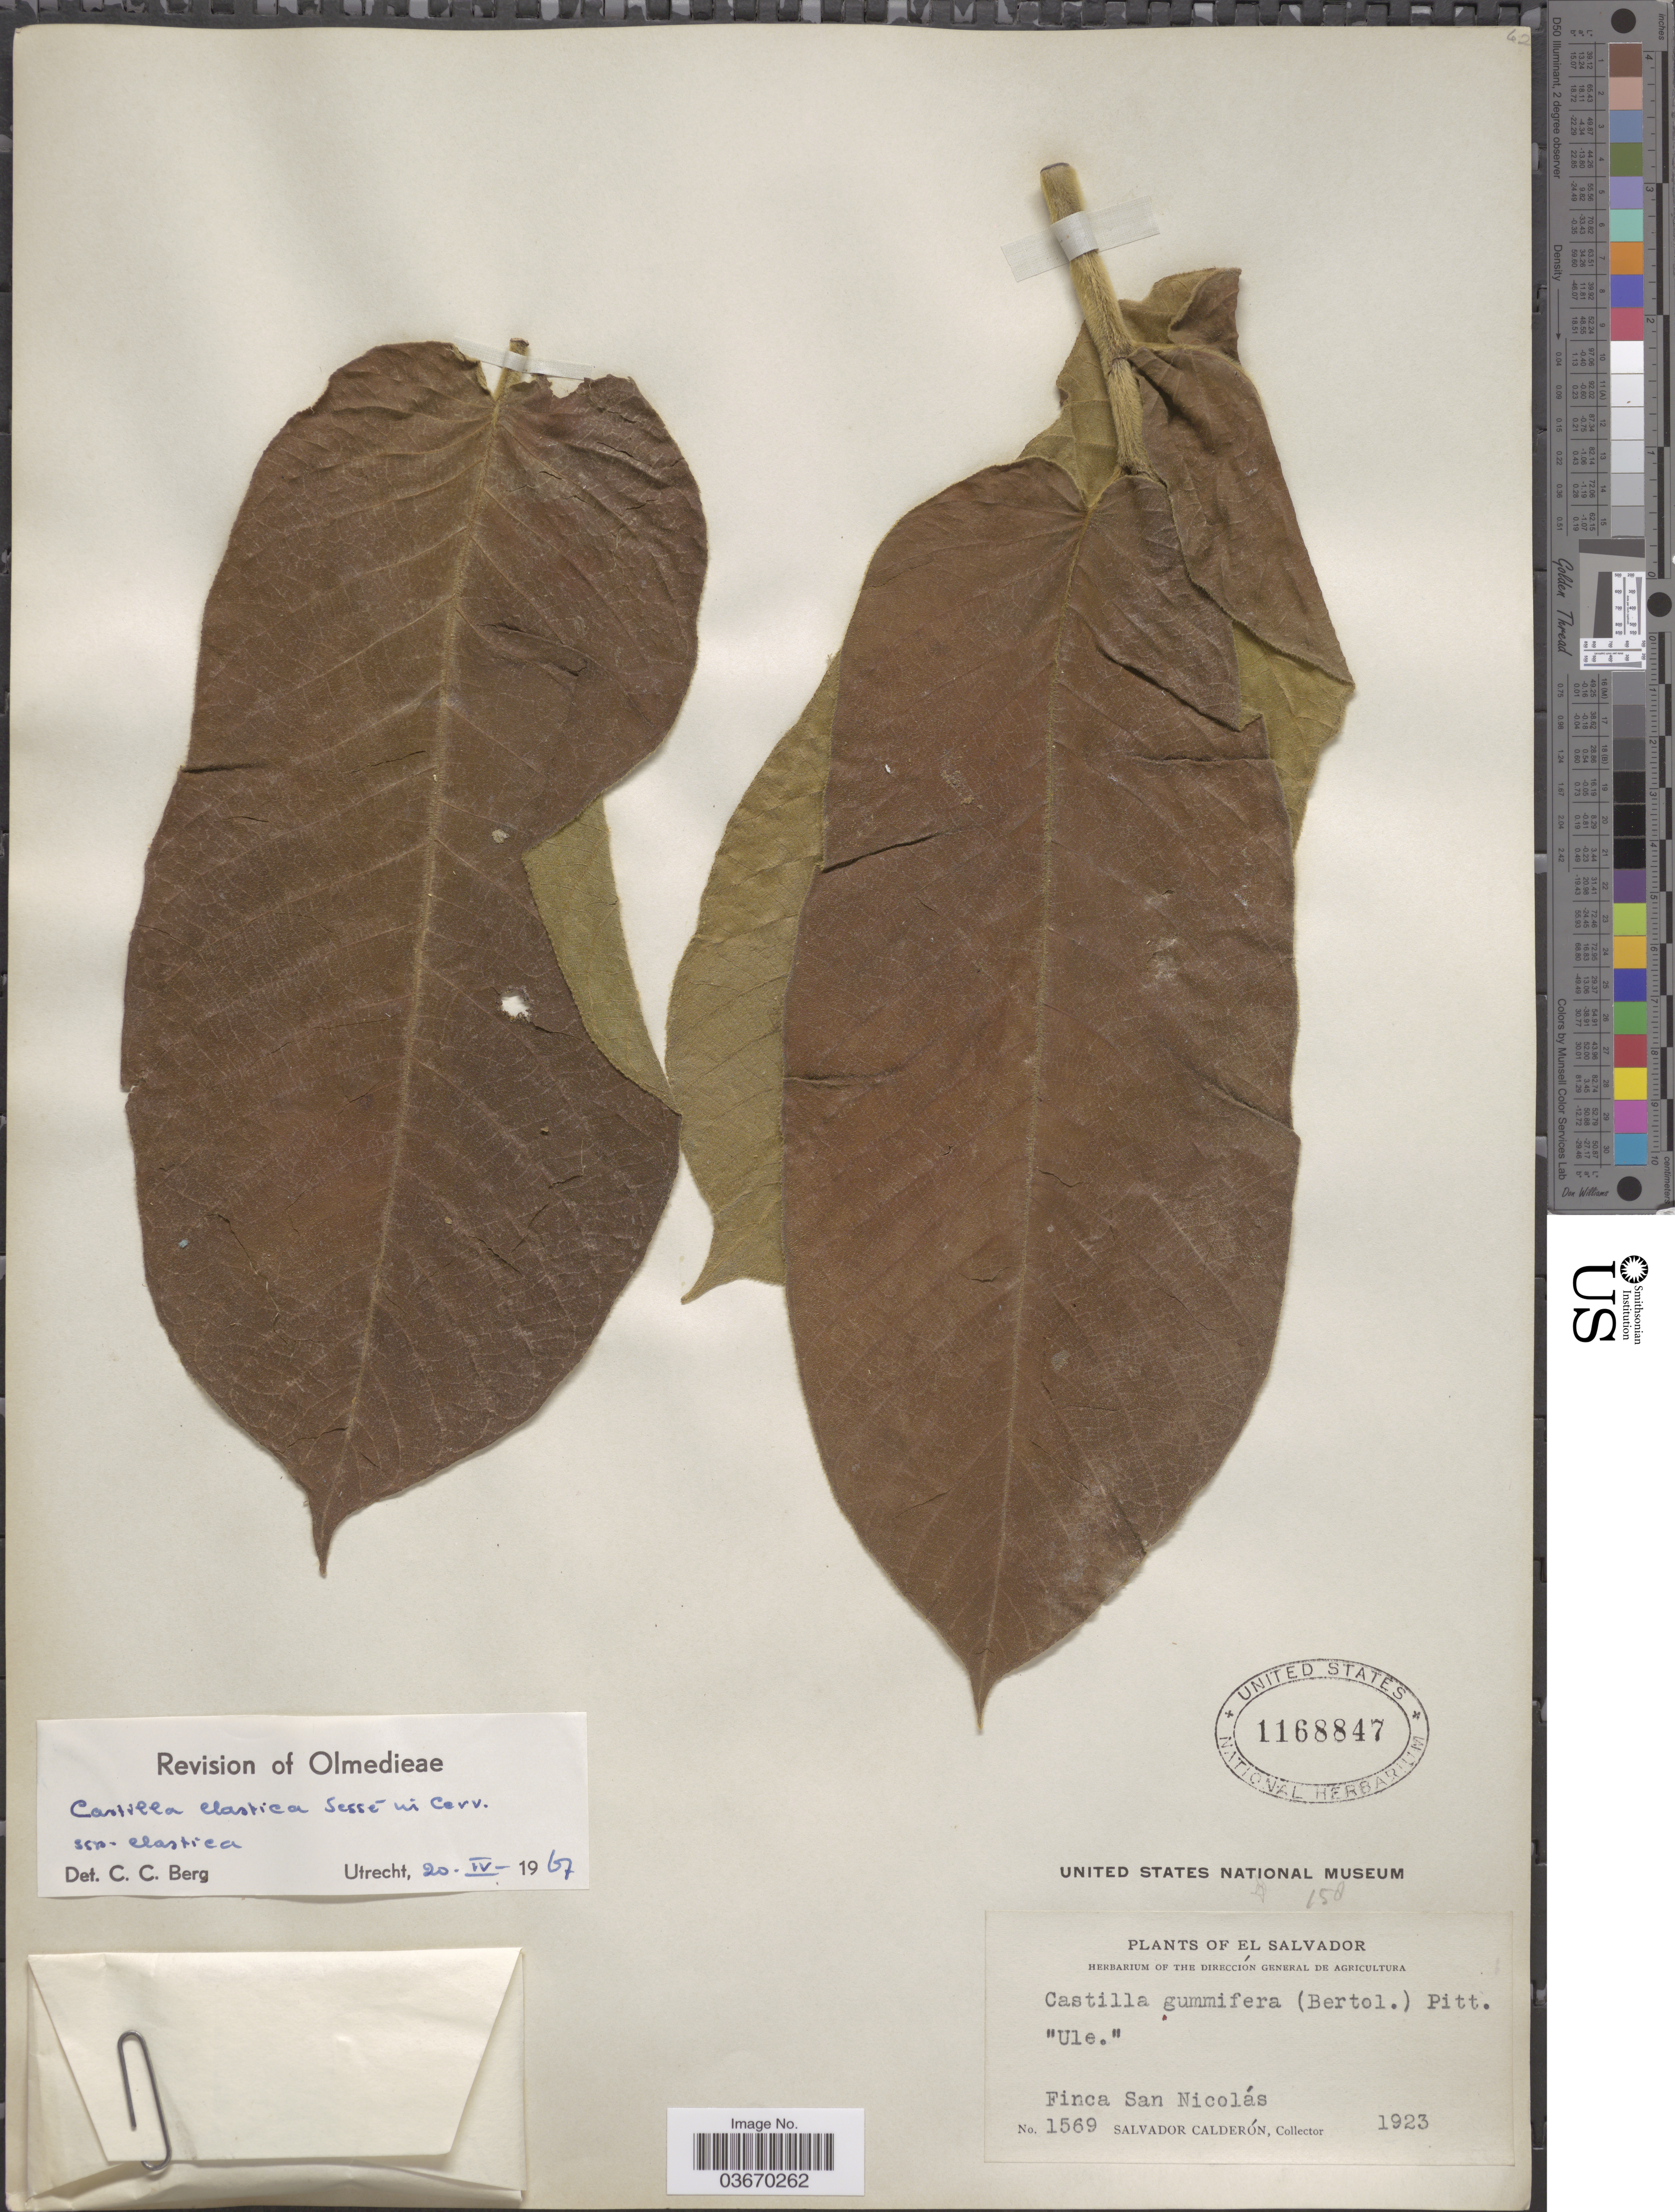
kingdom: Plantae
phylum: Tracheophyta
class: Magnoliopsida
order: Rosales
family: Moraceae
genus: Castilla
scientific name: Castilla elastica subsp. elastica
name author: Sessé ex Cerv.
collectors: S. Calderón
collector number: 1569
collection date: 1923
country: El Salvador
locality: Finca San Nicolás.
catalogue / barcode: US 1168847